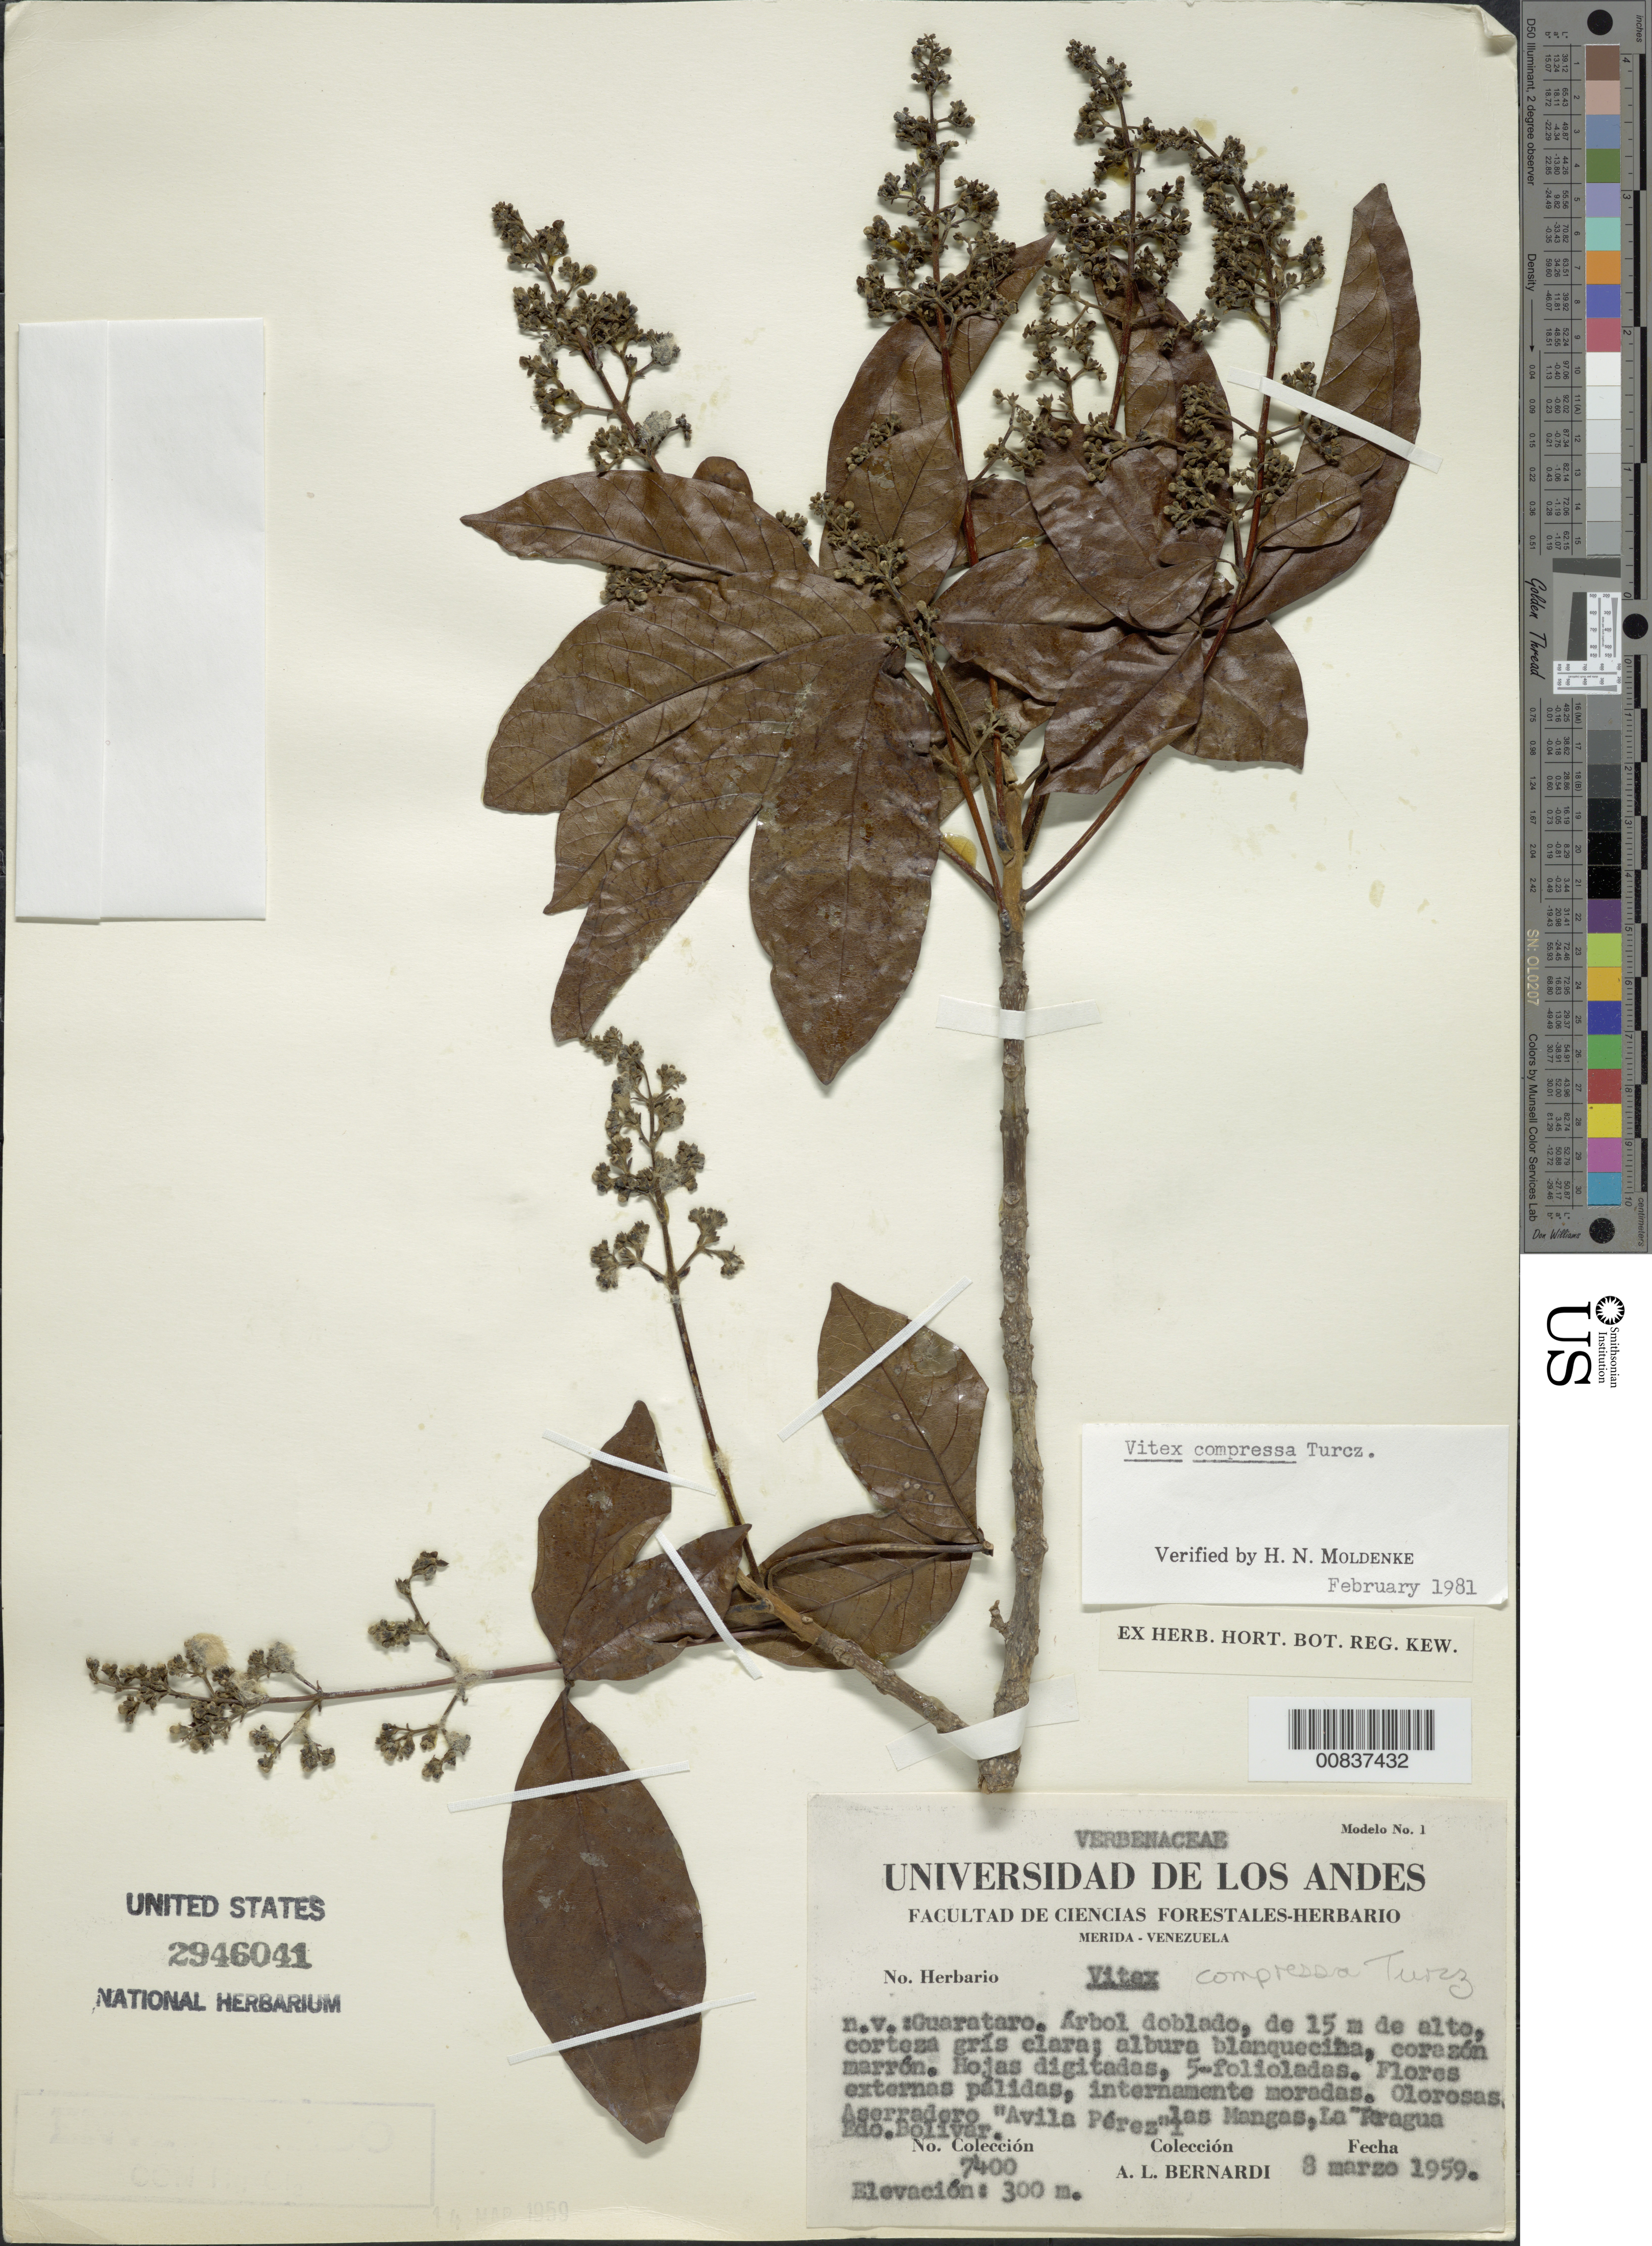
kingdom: Plantae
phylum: Tracheophyta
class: Magnoliopsida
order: Lamiales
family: Lamiaceae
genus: Vitex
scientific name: Vitex compressa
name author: Turcz.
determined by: Moldenke, H. N.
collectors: A. L. Bernardi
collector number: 7400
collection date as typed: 8-Mar-59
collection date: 1959-03-08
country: Venezuela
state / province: Bolívar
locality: Las Mangas, La Paragua, Olorosas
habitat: Aserradero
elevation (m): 300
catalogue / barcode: US 2946041